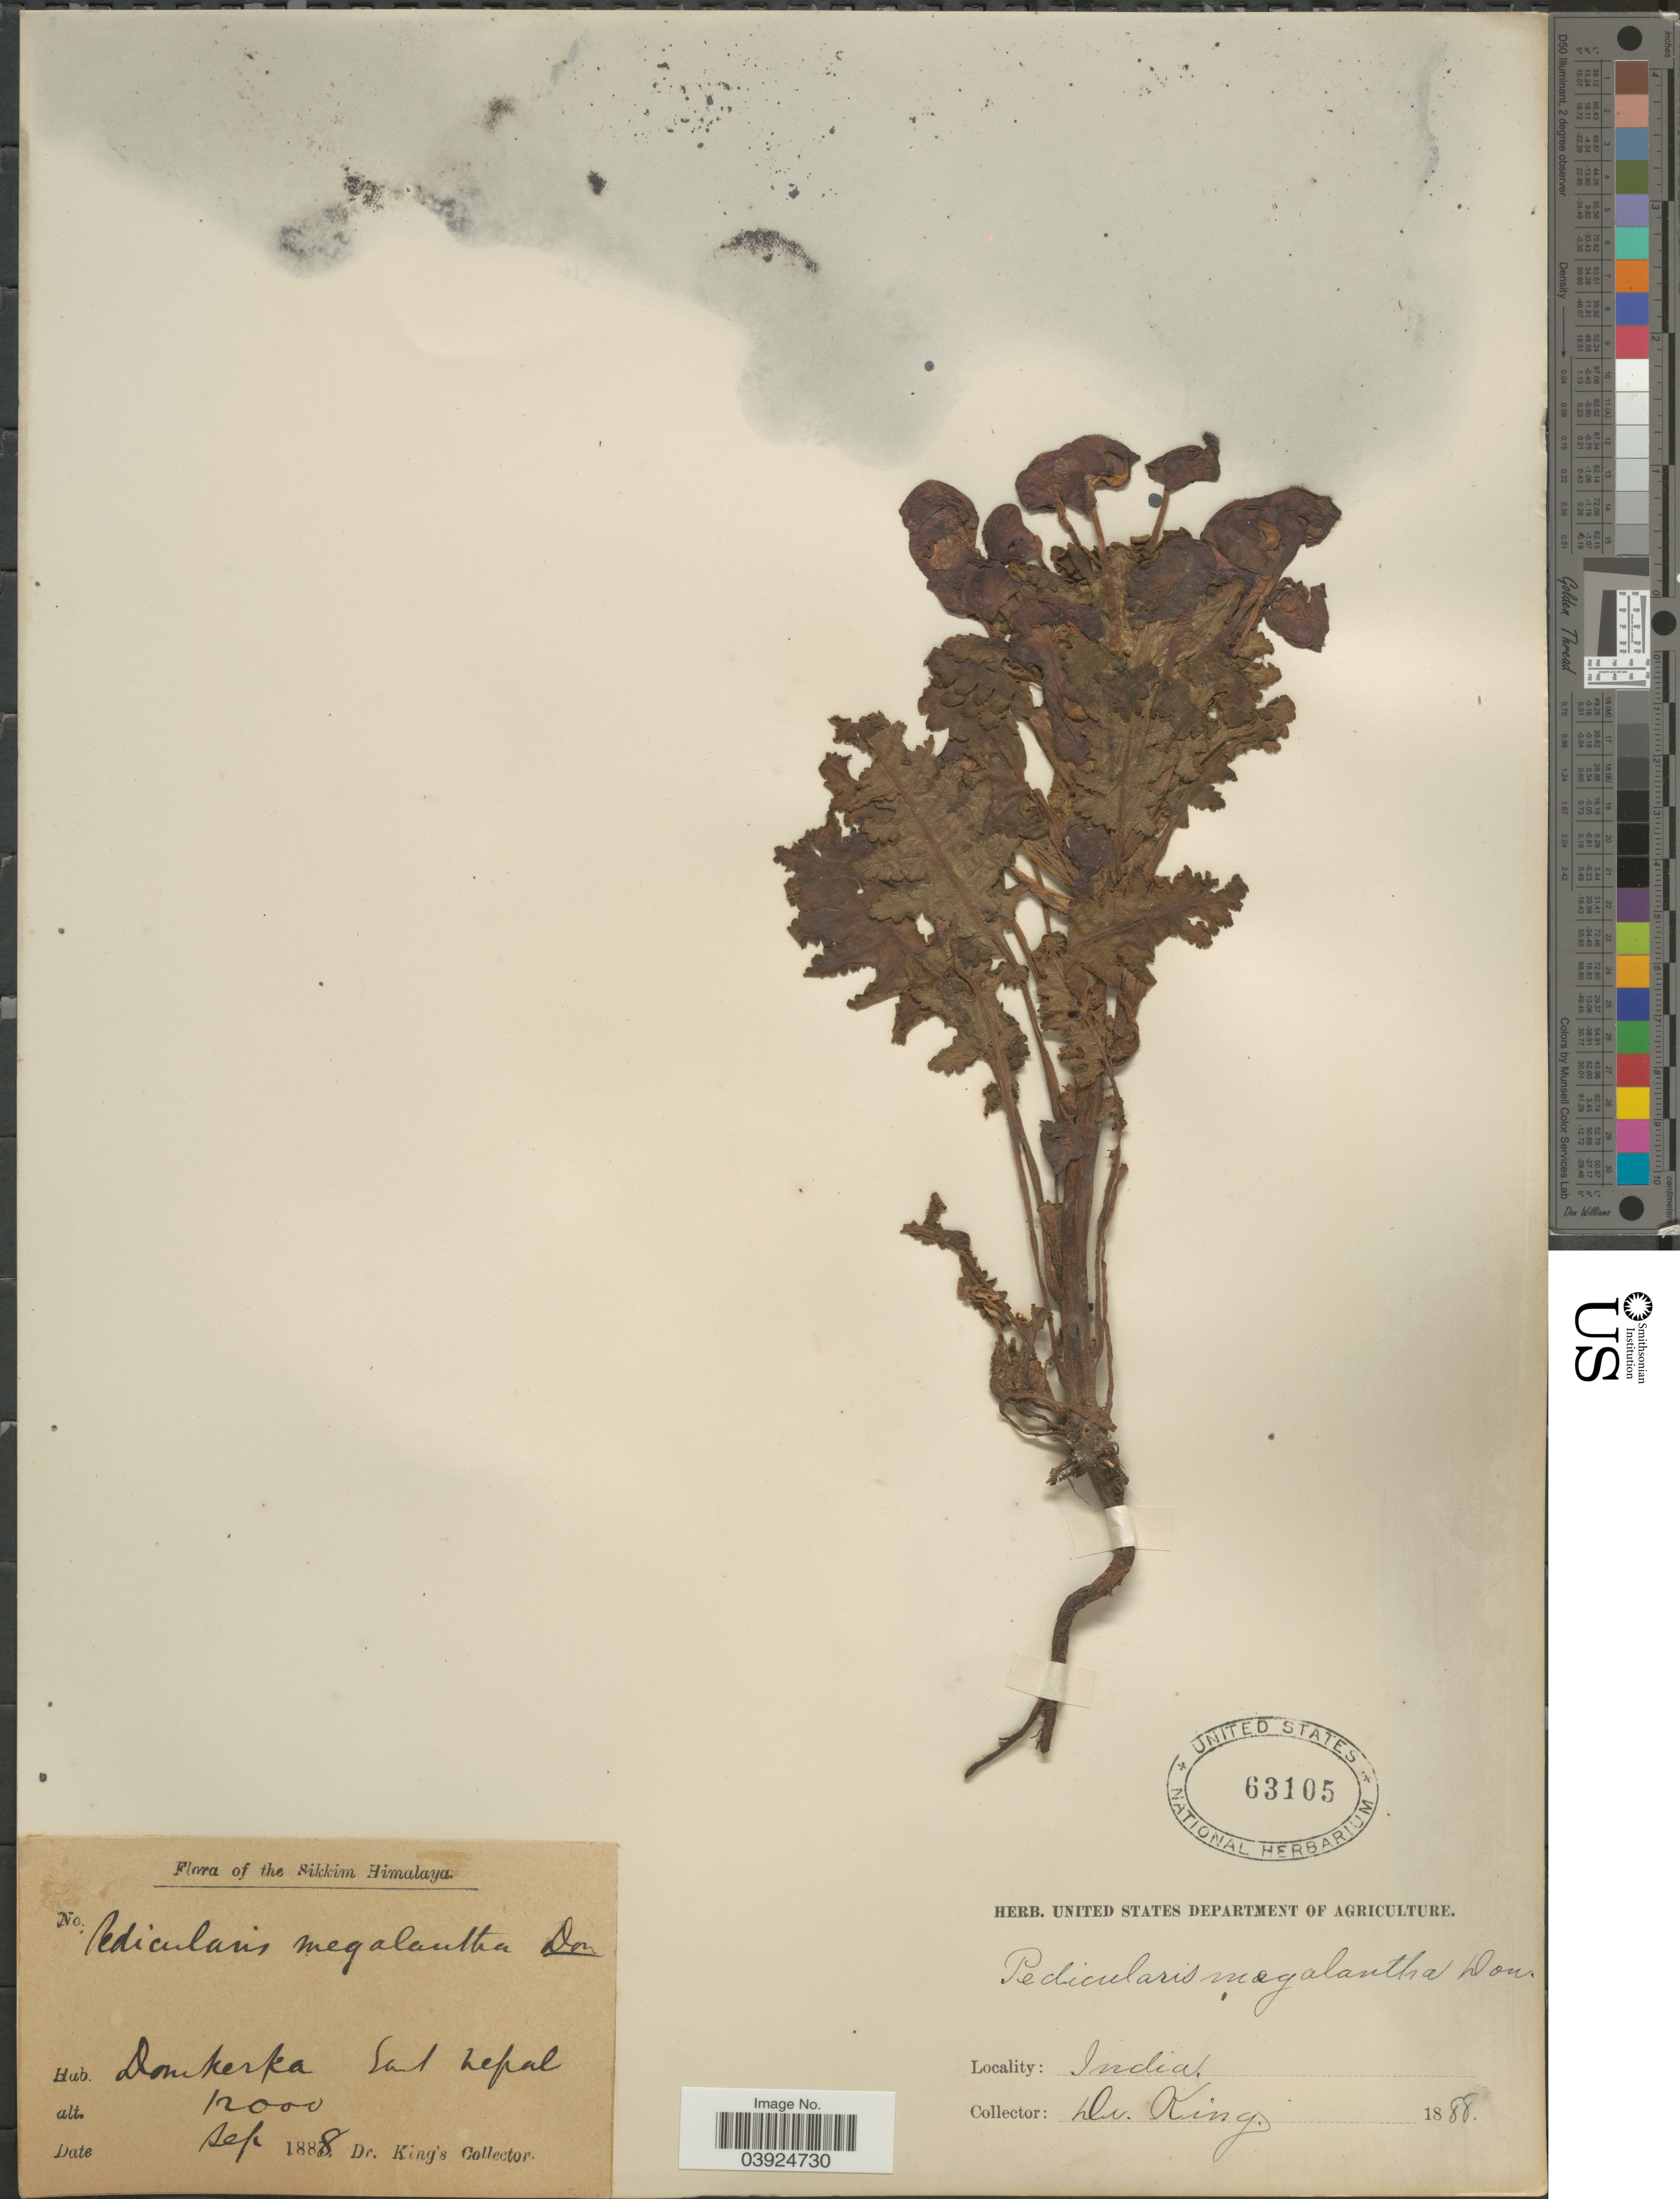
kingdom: Plantae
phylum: Tracheophyta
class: Magnoliopsida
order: Lamiales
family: Orobanchaceae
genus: Pedicularis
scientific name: Pedicularis megalantha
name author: D. Don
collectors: Dr. King's collector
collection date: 1888-09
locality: The Sikkim Himalaya. Domkerka East Nepal. India.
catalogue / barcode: US 63105